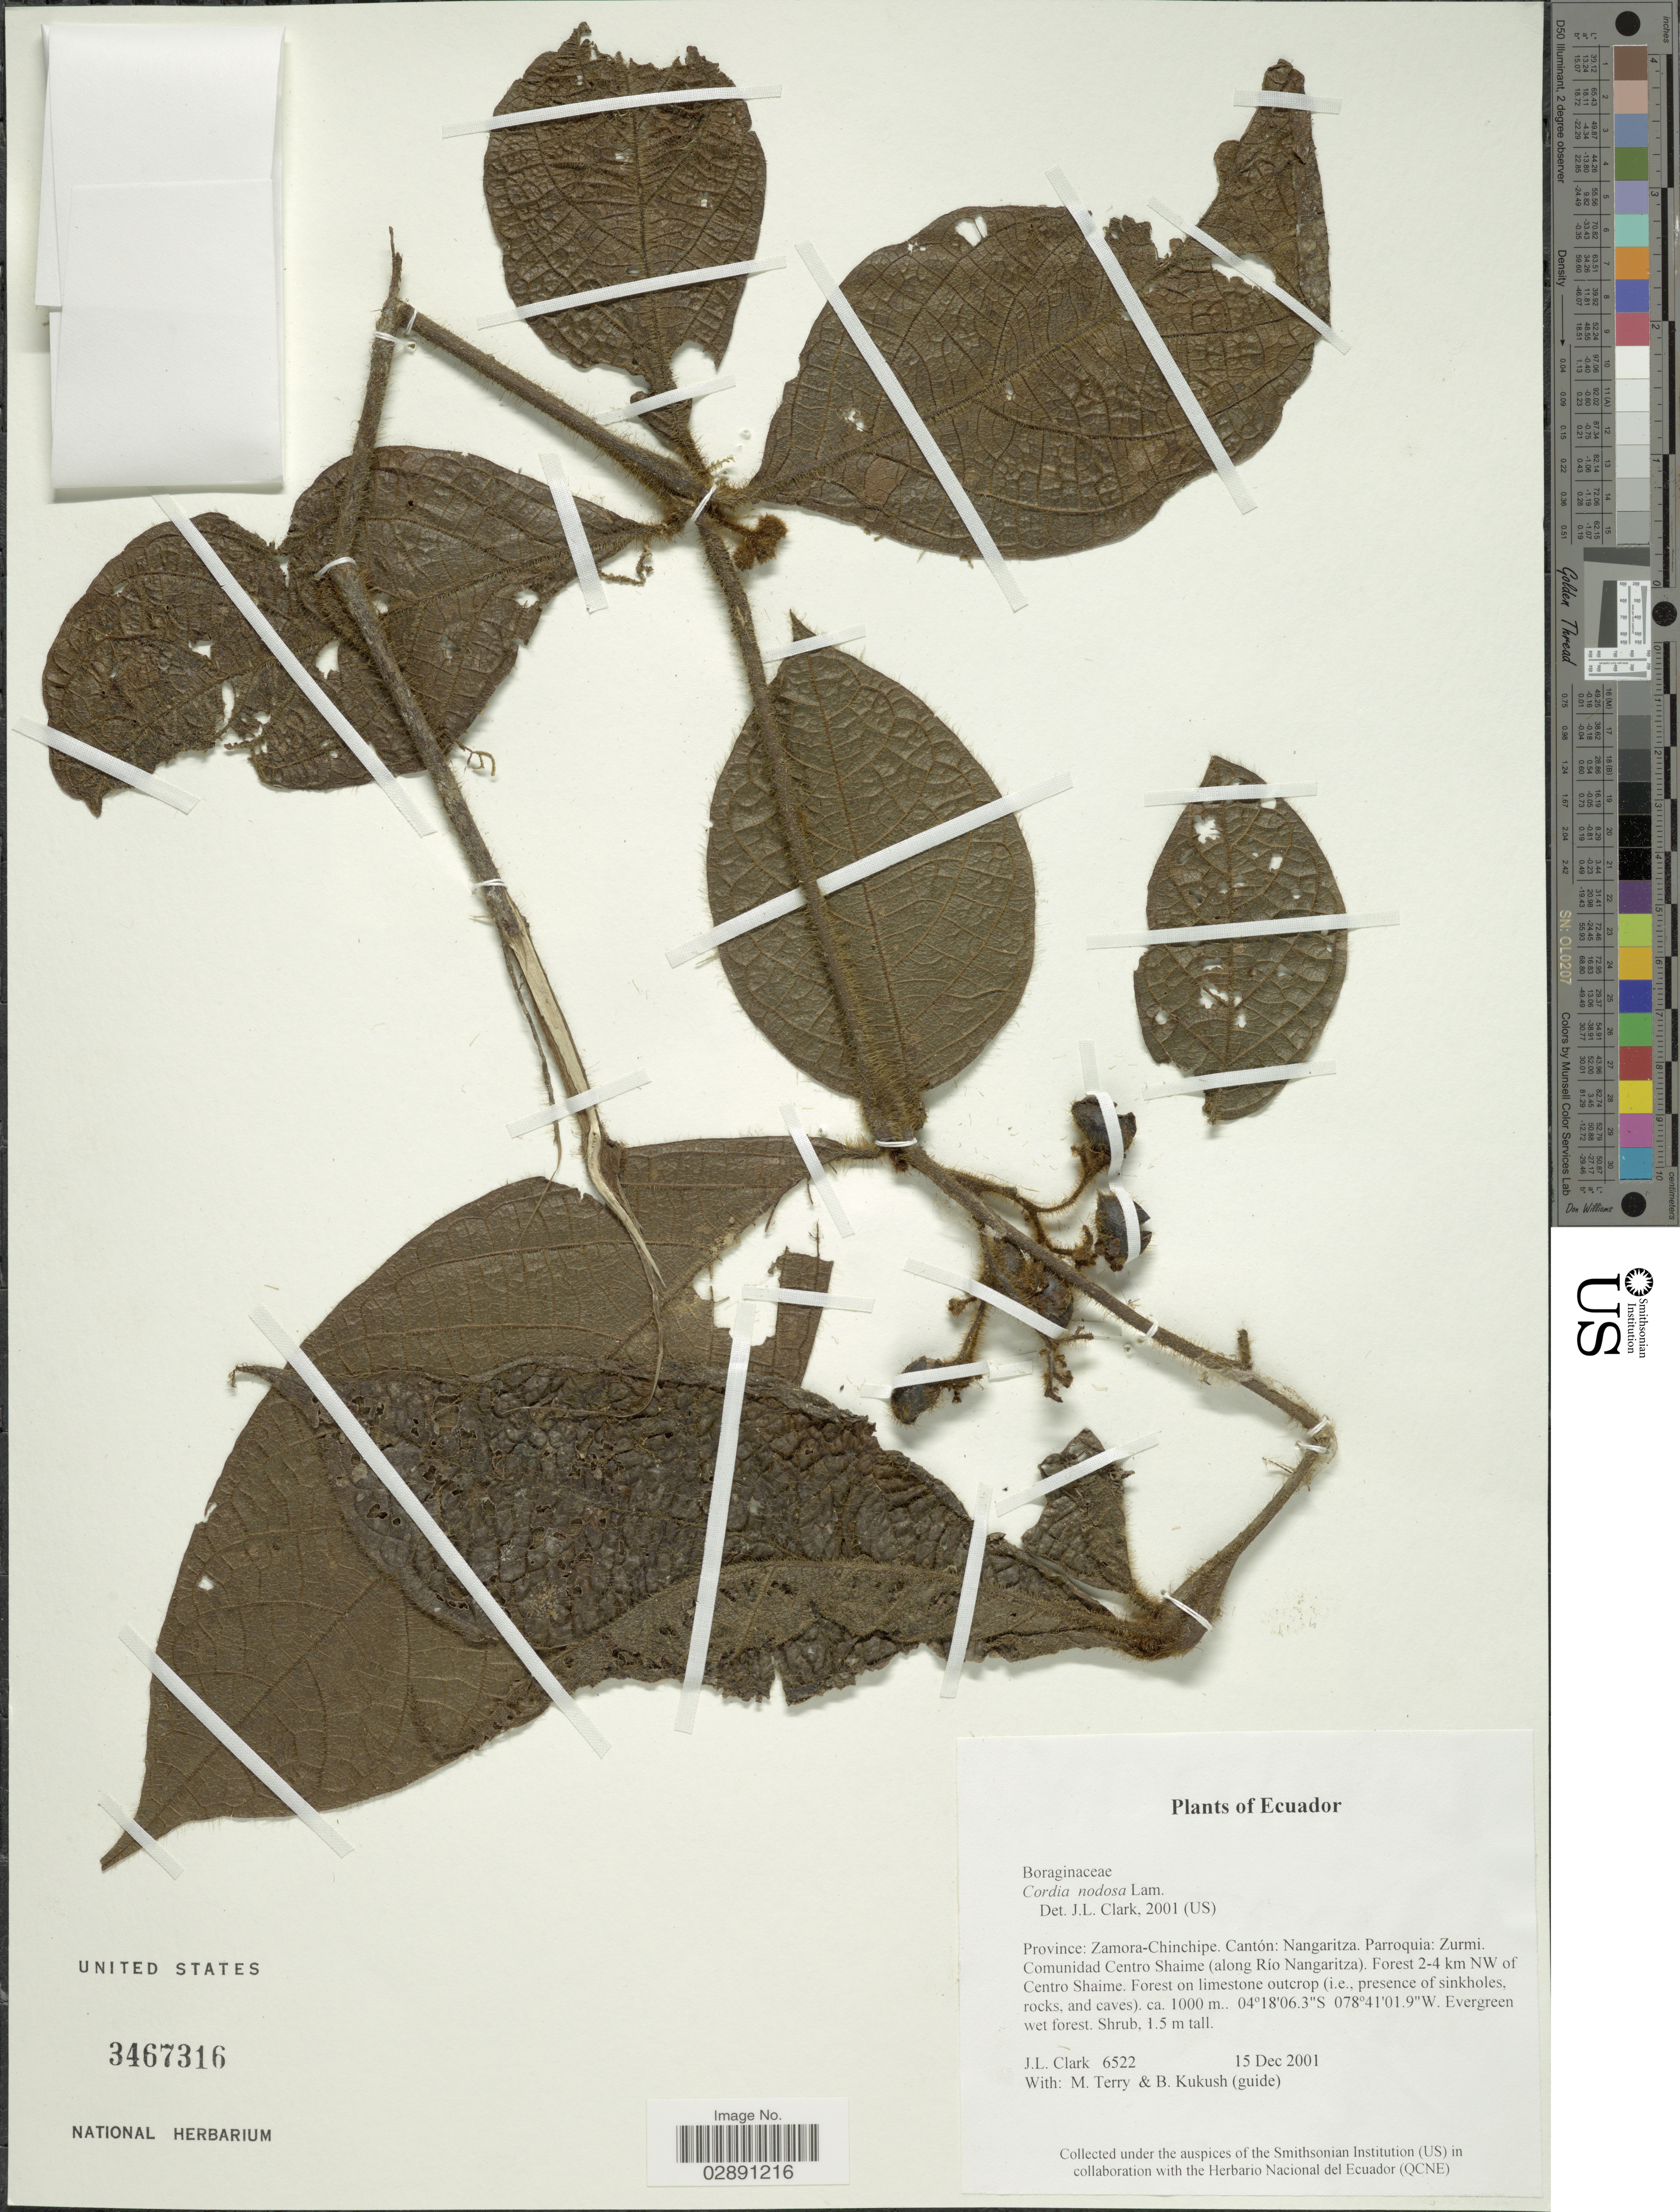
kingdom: Plantae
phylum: Tracheophyta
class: Magnoliopsida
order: Boraginales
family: Cordiaceae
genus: Cordia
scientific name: Cordia nodosa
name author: Lam.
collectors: J. L. Clark, M. Terry & B. Kukush (guide)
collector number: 6522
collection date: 2001-12-15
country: Ecuador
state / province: Zamora-Chinchipe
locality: Cantón: Nangaritza. Parroquia: Zurmi. Comunidad Centro Shaime (along Río Nangaritza). Forest 2-4 km NW of Centro Shaime.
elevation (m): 1000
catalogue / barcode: US 3467316